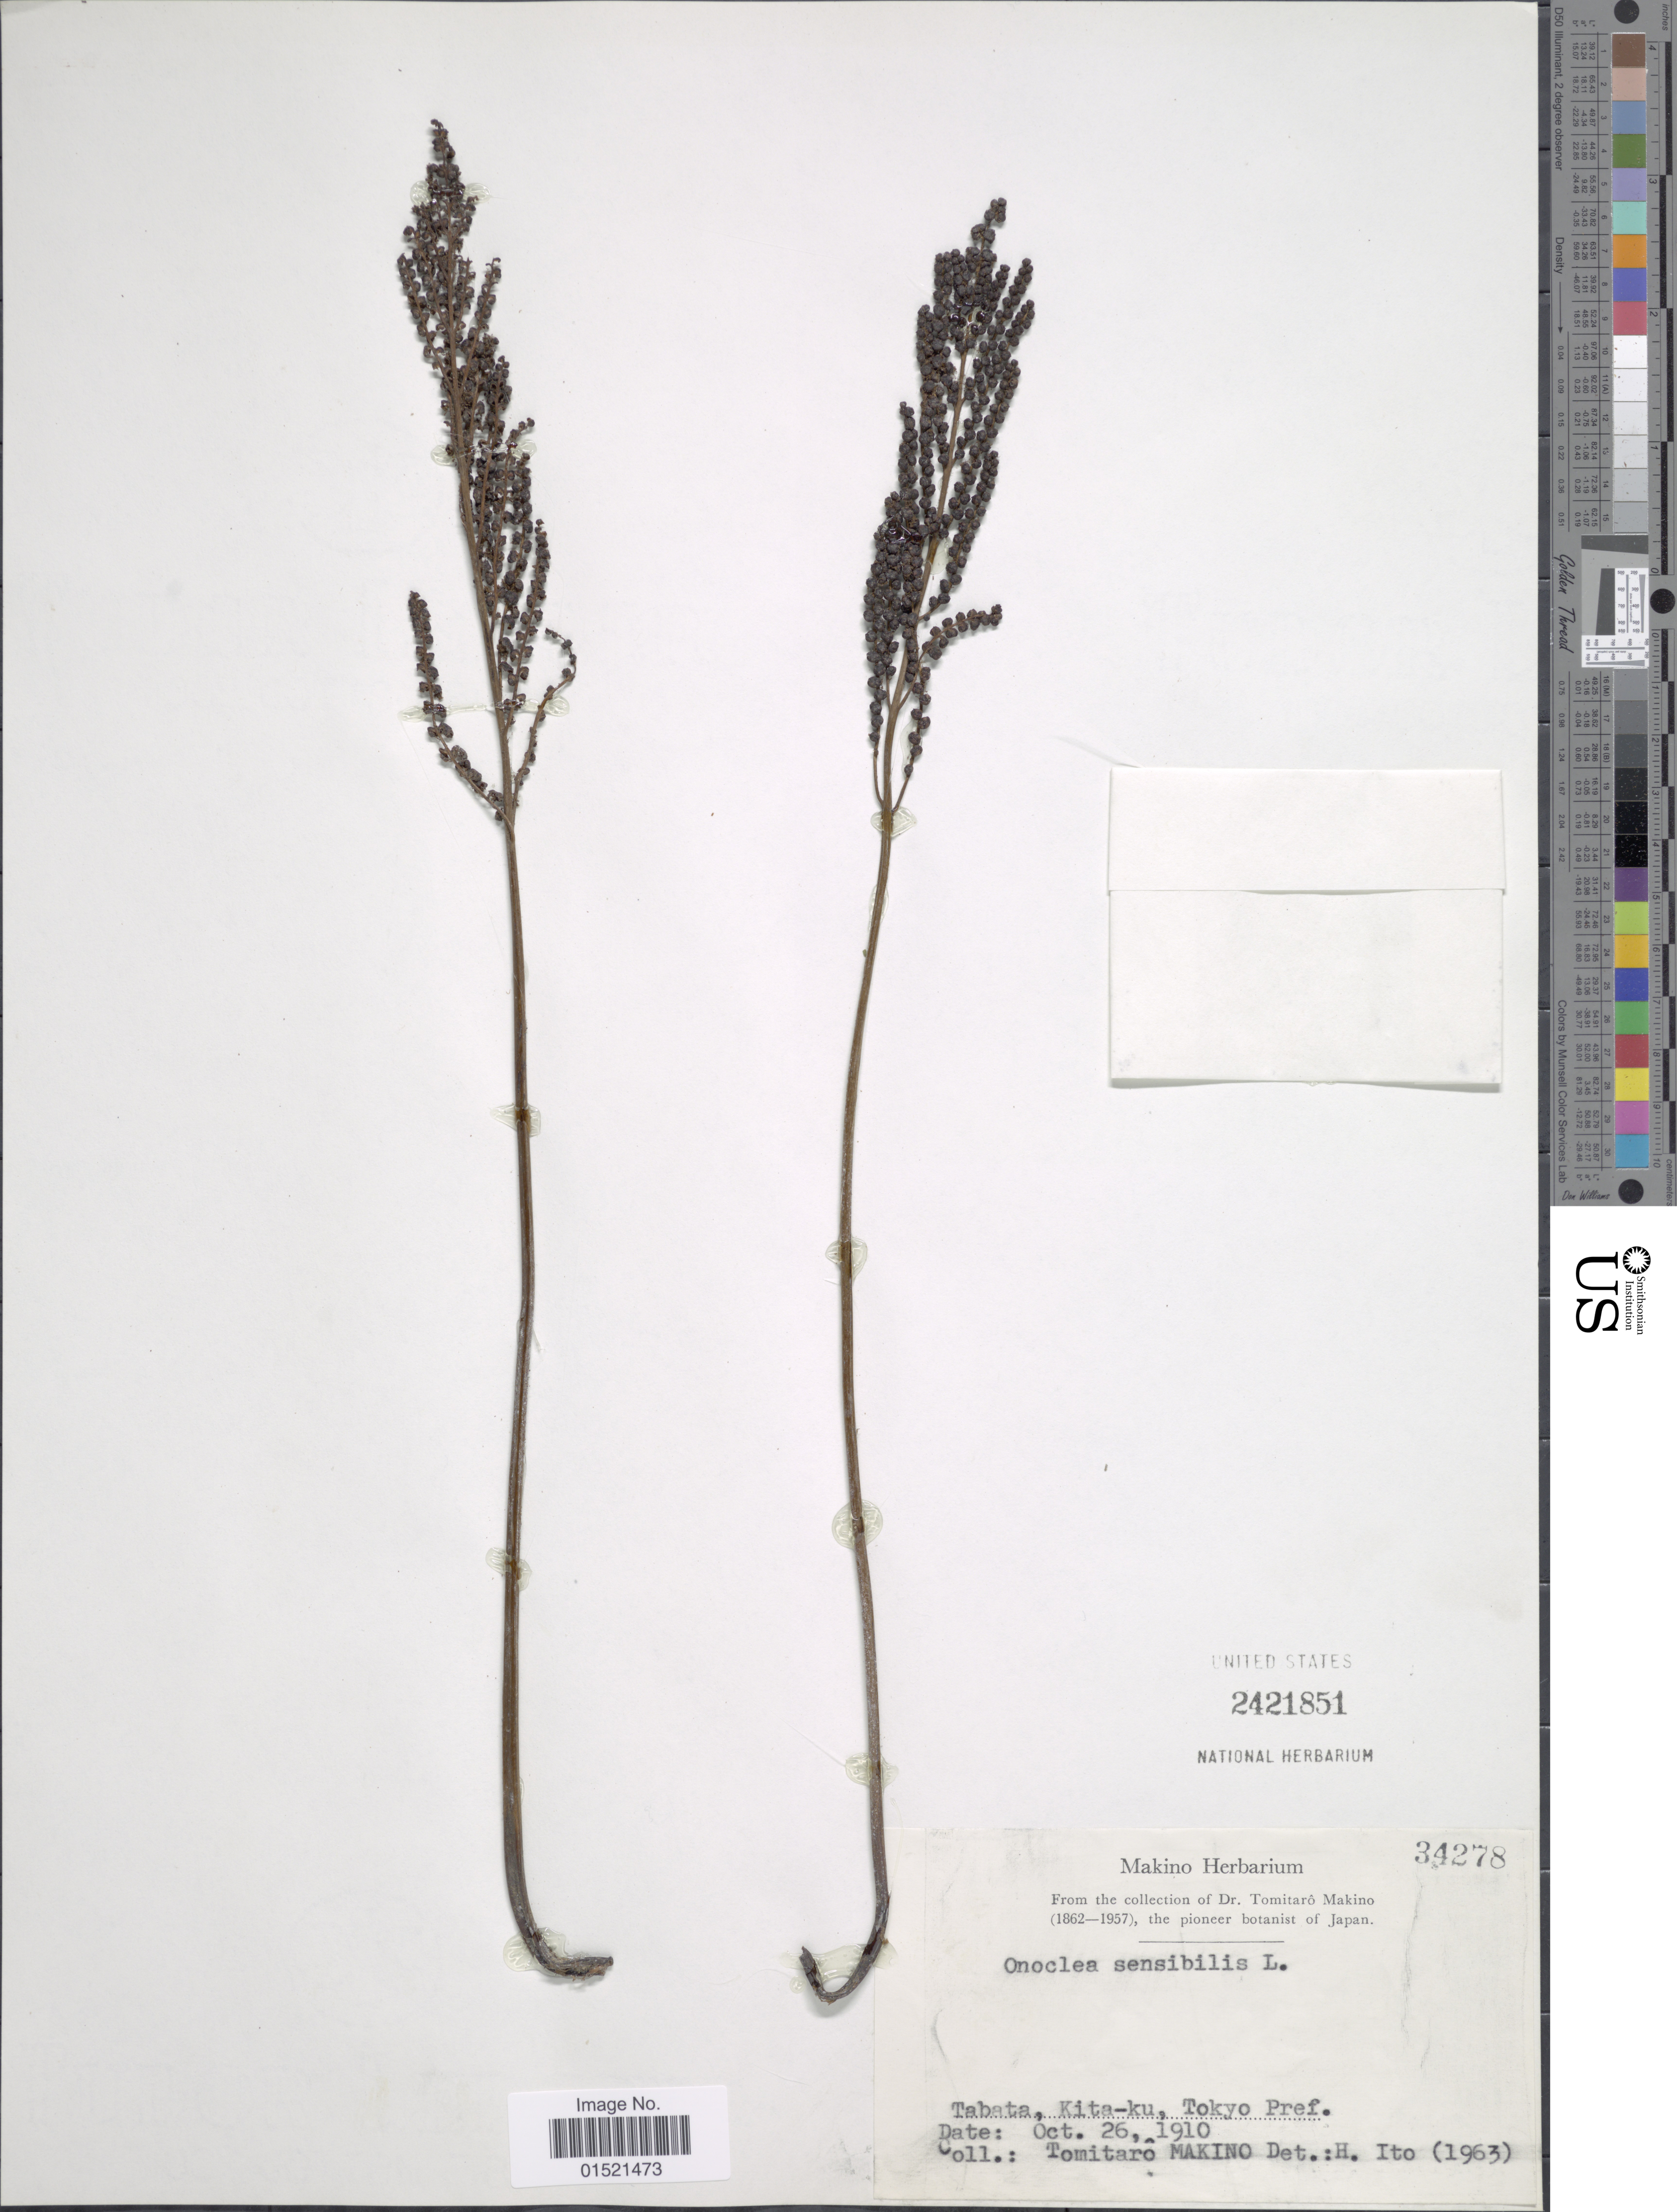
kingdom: Plantae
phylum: Tracheophyta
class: Polypodiopsida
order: Polypodiales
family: Onocleaceae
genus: Onoclea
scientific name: Onoclea sensibilis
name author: L.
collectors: T. Makino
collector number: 34278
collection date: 1910-10-26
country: Japan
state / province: Tokyo, Federal City of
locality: Tabata, Kita-ku, Tokyo Pref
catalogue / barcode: US 2421851